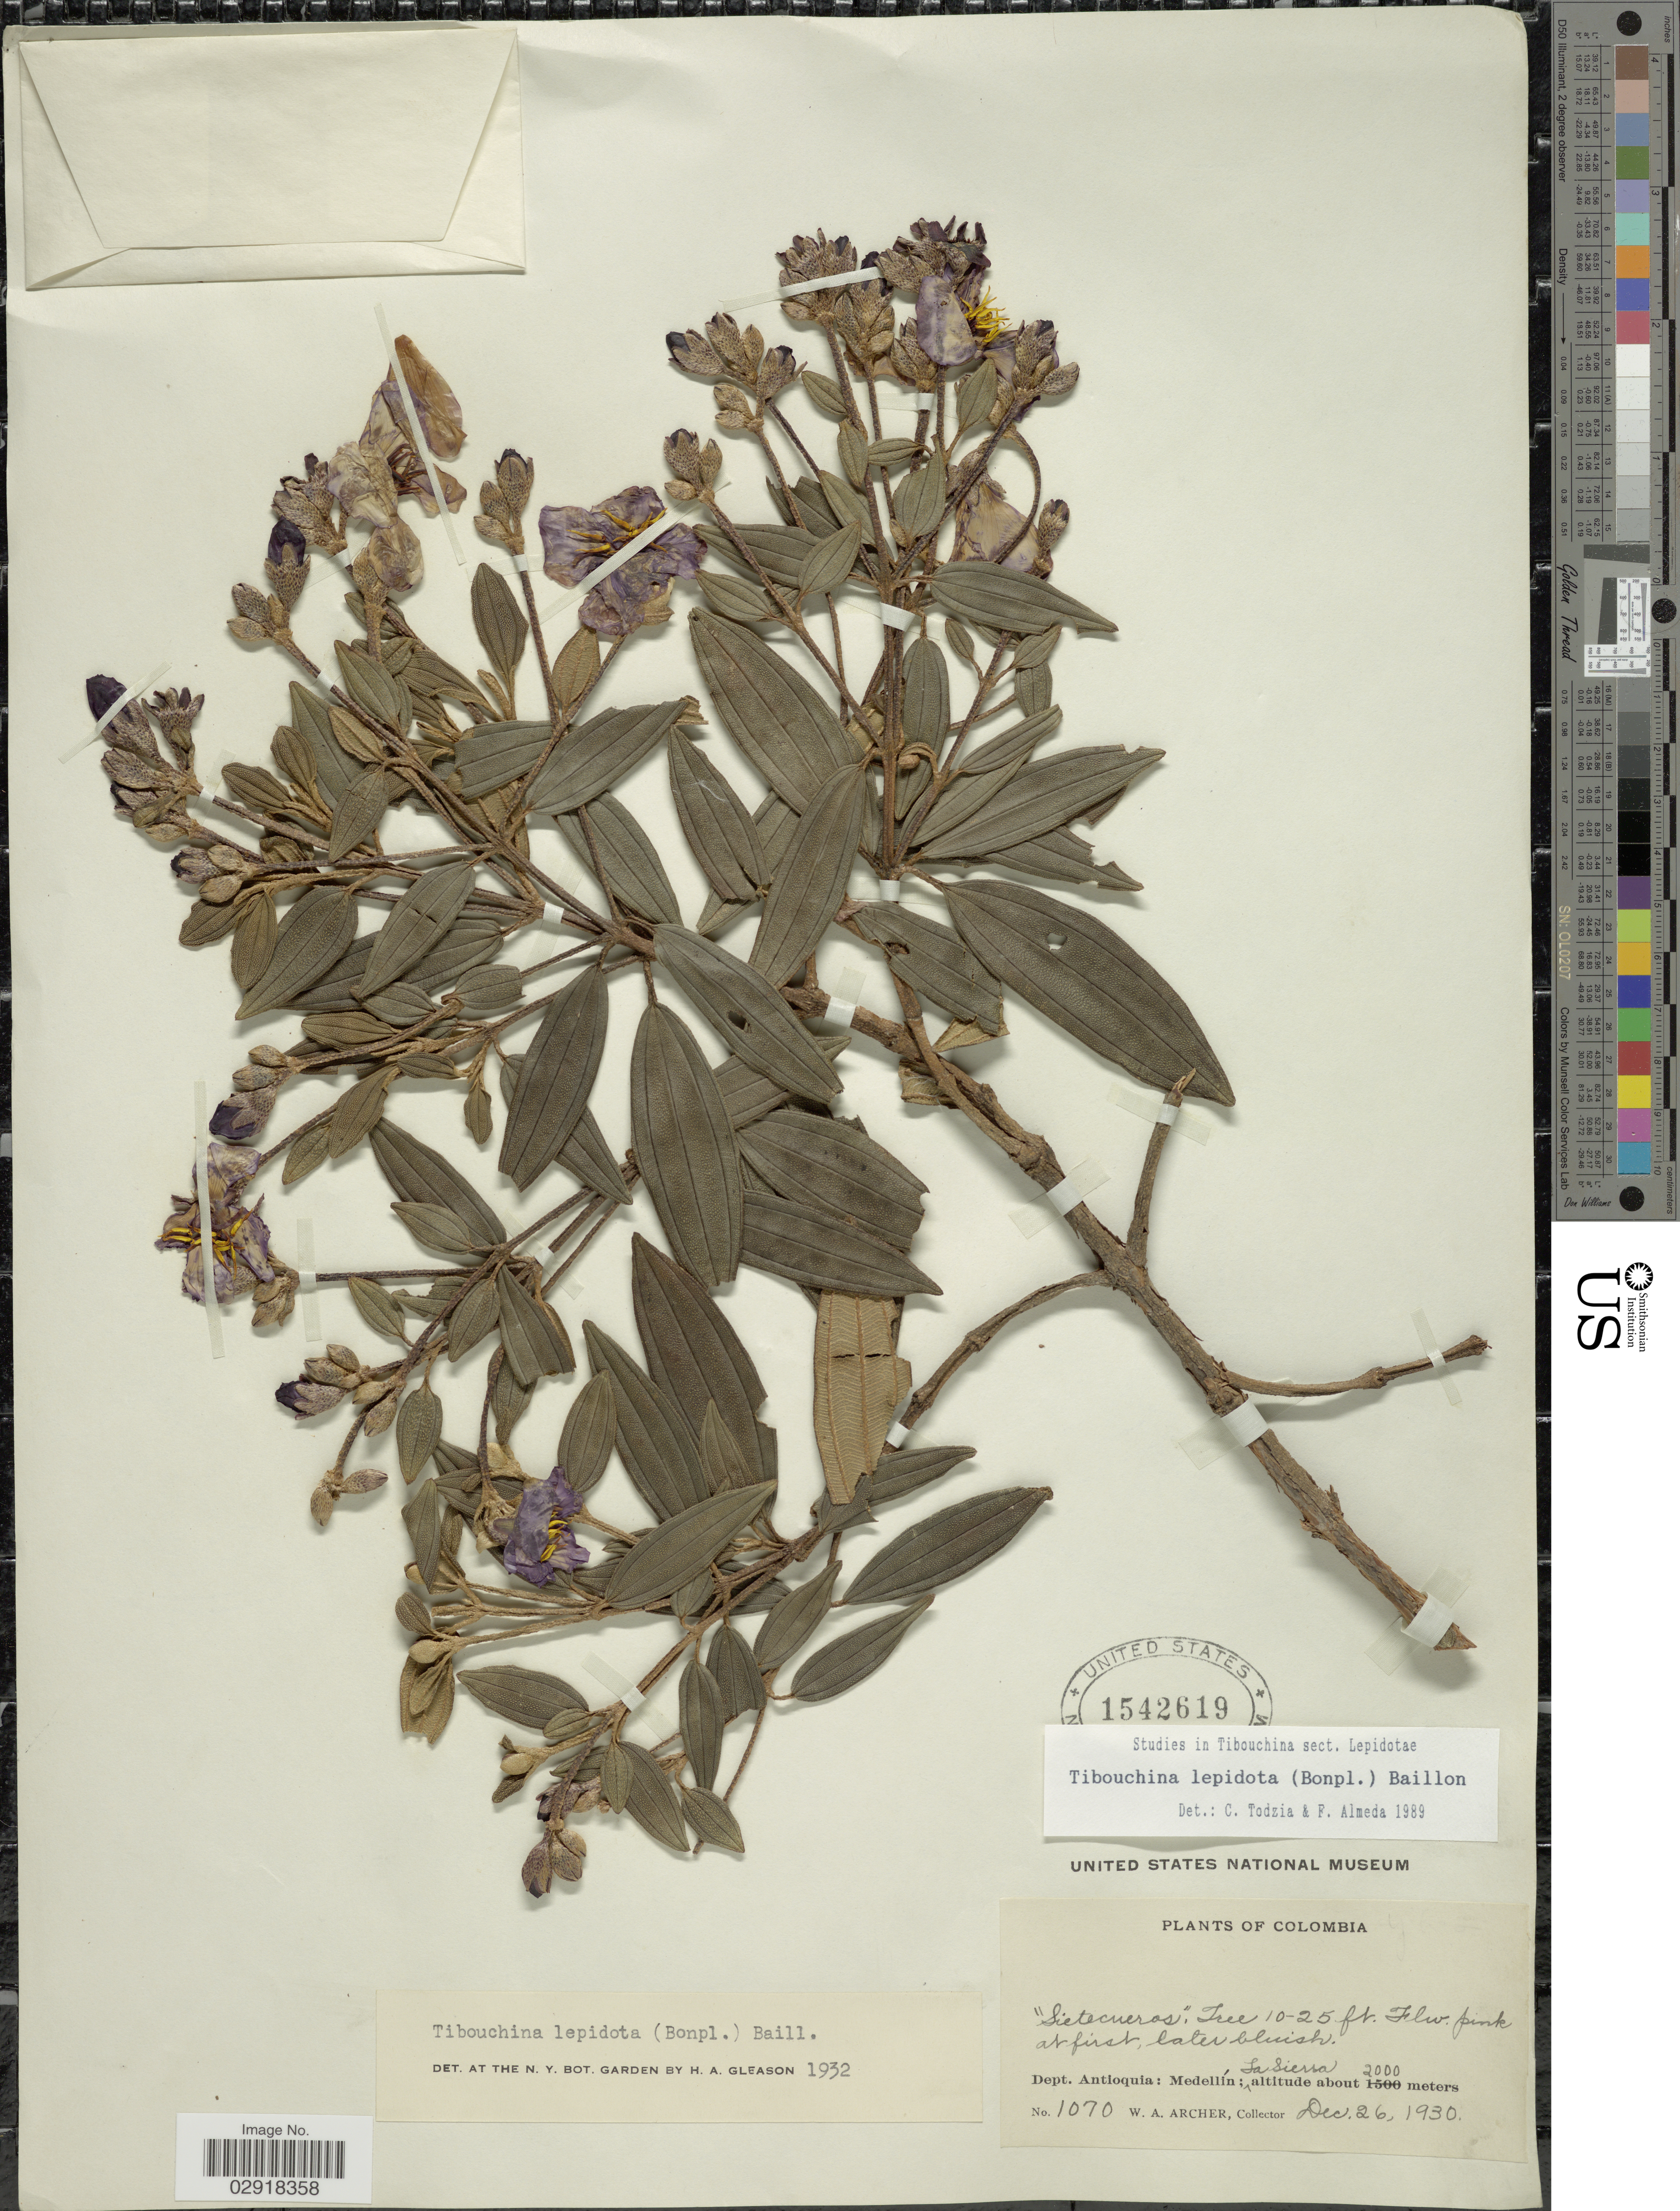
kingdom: Plantae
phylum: Tracheophyta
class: Magnoliopsida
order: Myrtales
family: Melastomataceae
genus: Andesanthus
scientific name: Andesanthus lepidotus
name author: (Humb. & Bonpl.) P.J.F. Guim. & Michelang.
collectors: W. Archer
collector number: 1070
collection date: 1930-12-26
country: Colombia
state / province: Antioquia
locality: Dept. Antioquia, Medellín, La Sierra.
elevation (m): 2000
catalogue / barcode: US 1542619